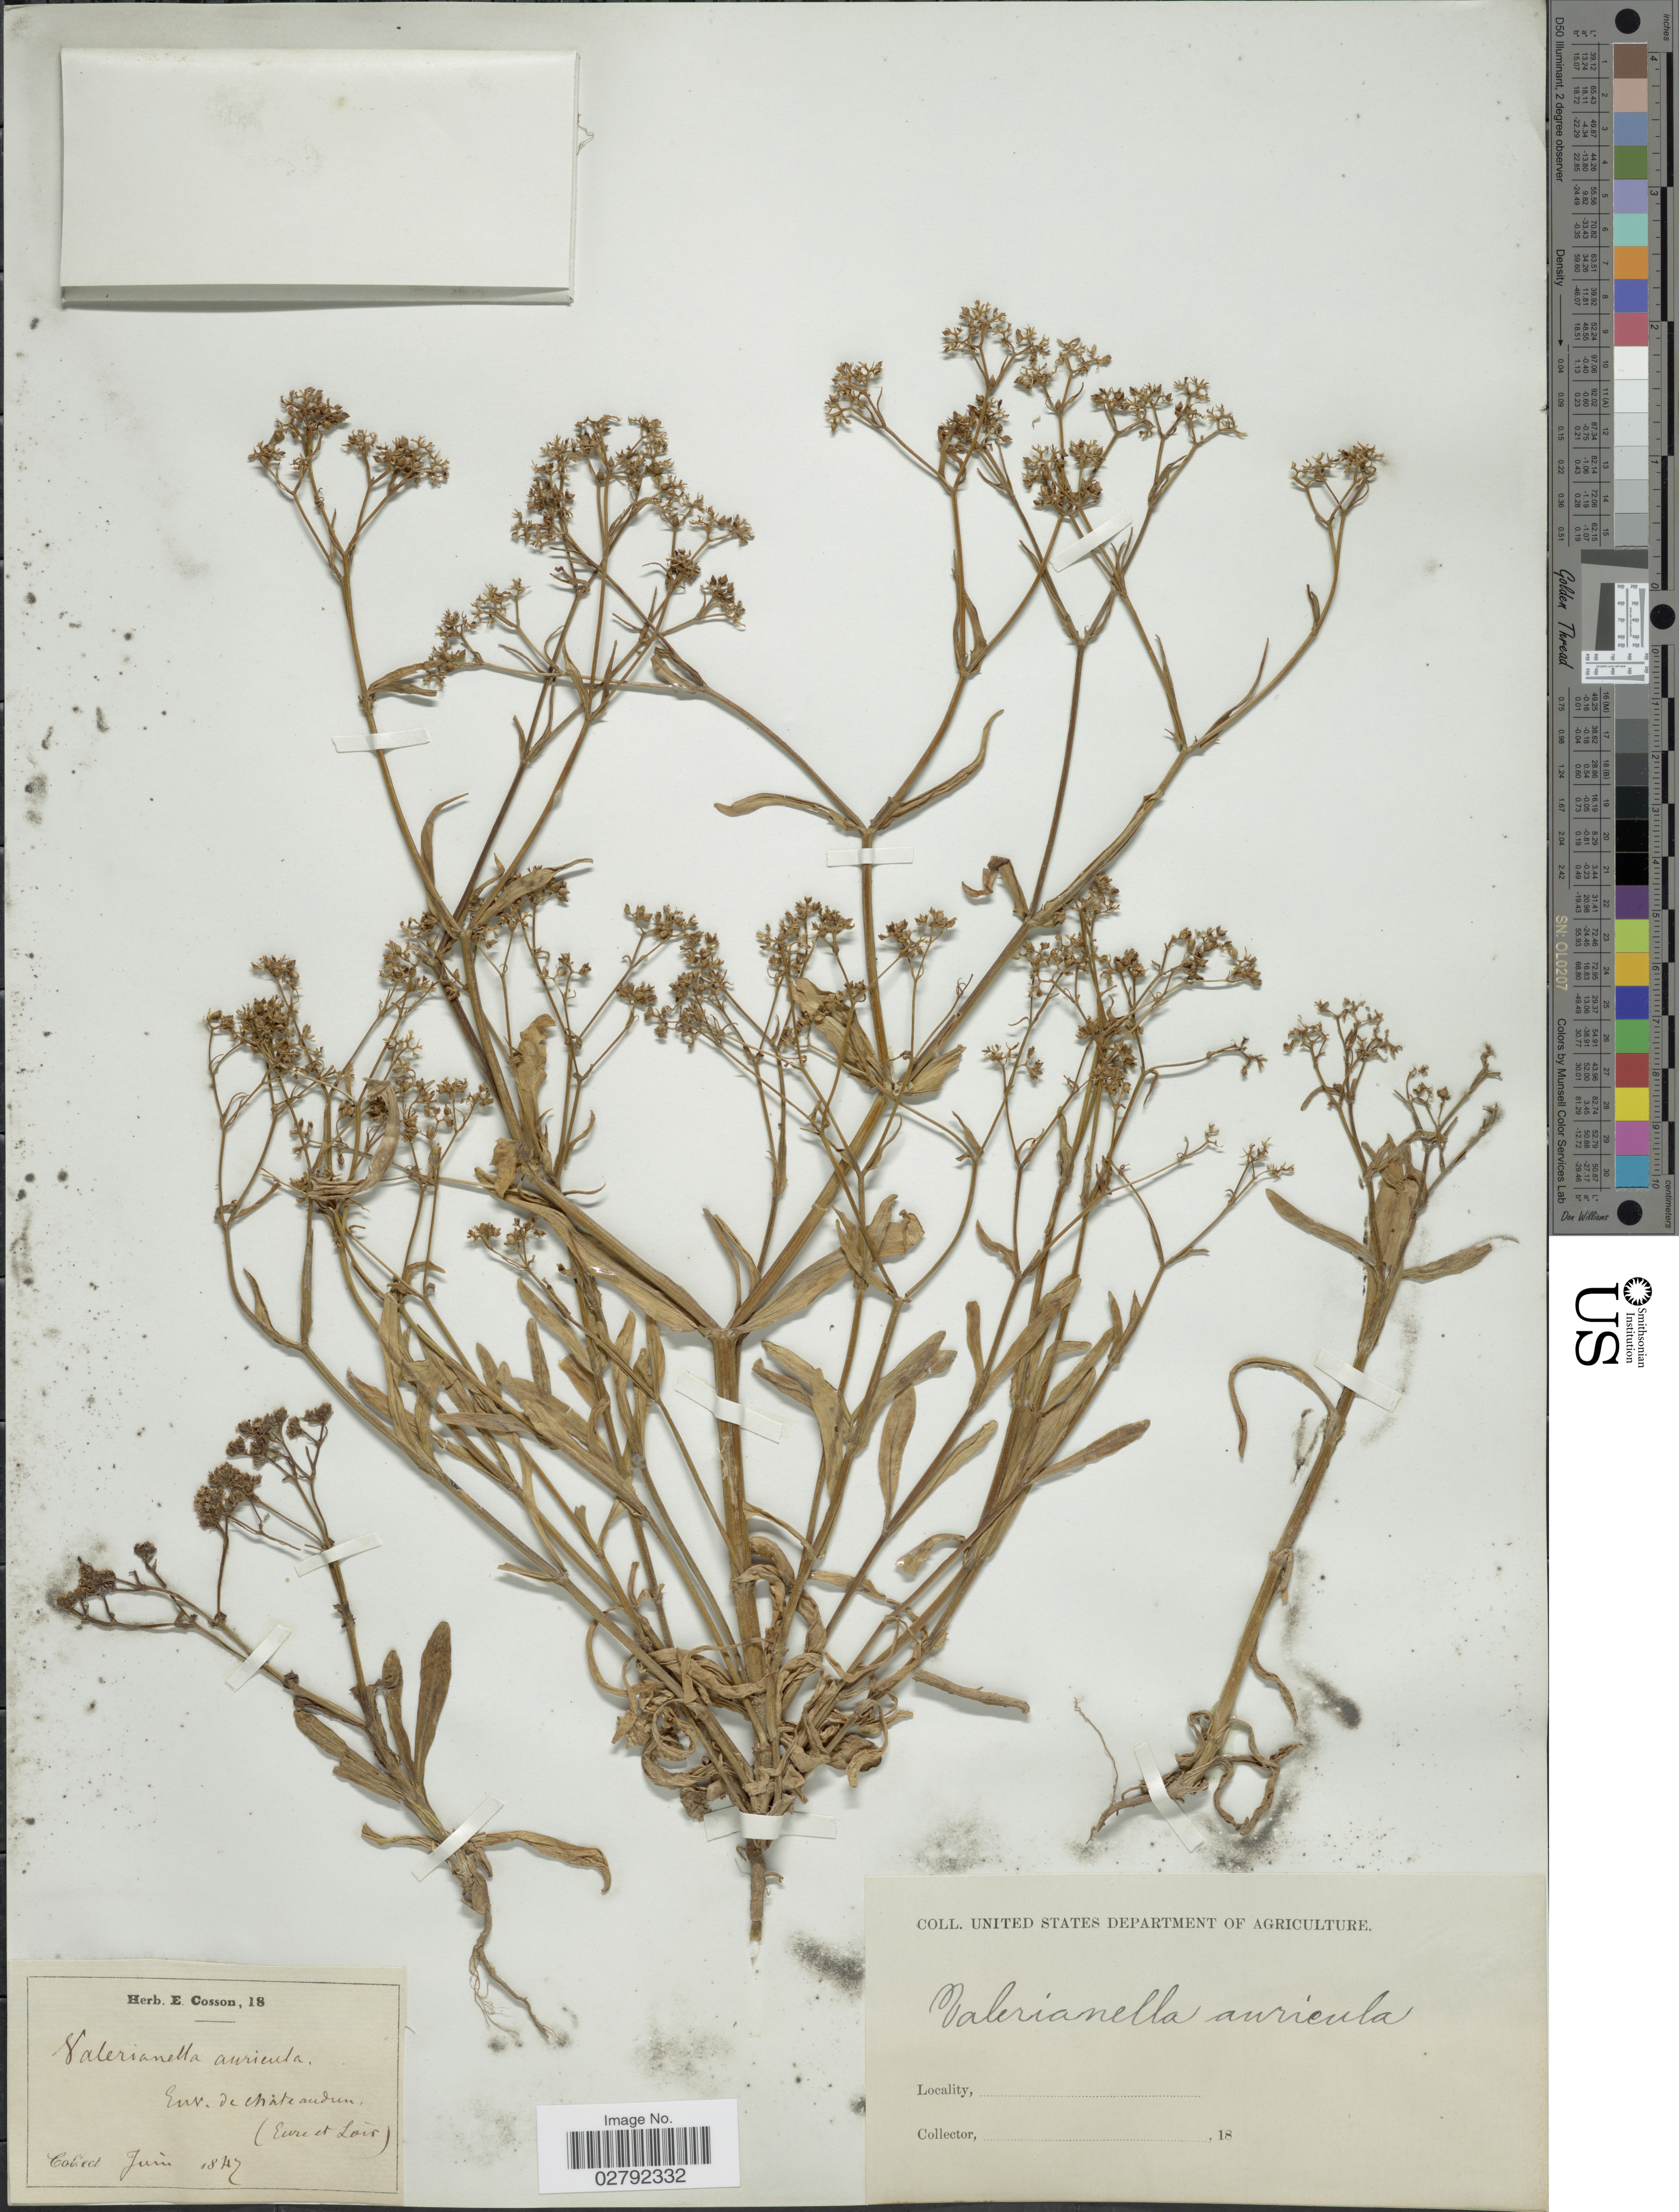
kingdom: Plantae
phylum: Tracheophyta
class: Magnoliopsida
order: Dipsacales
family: Caprifoliaceae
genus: Valerianella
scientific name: Valerianella auricula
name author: DC.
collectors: ex herb. E. Cosson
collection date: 1847-06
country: France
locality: Env. de Chate andren (Eure et Loir)